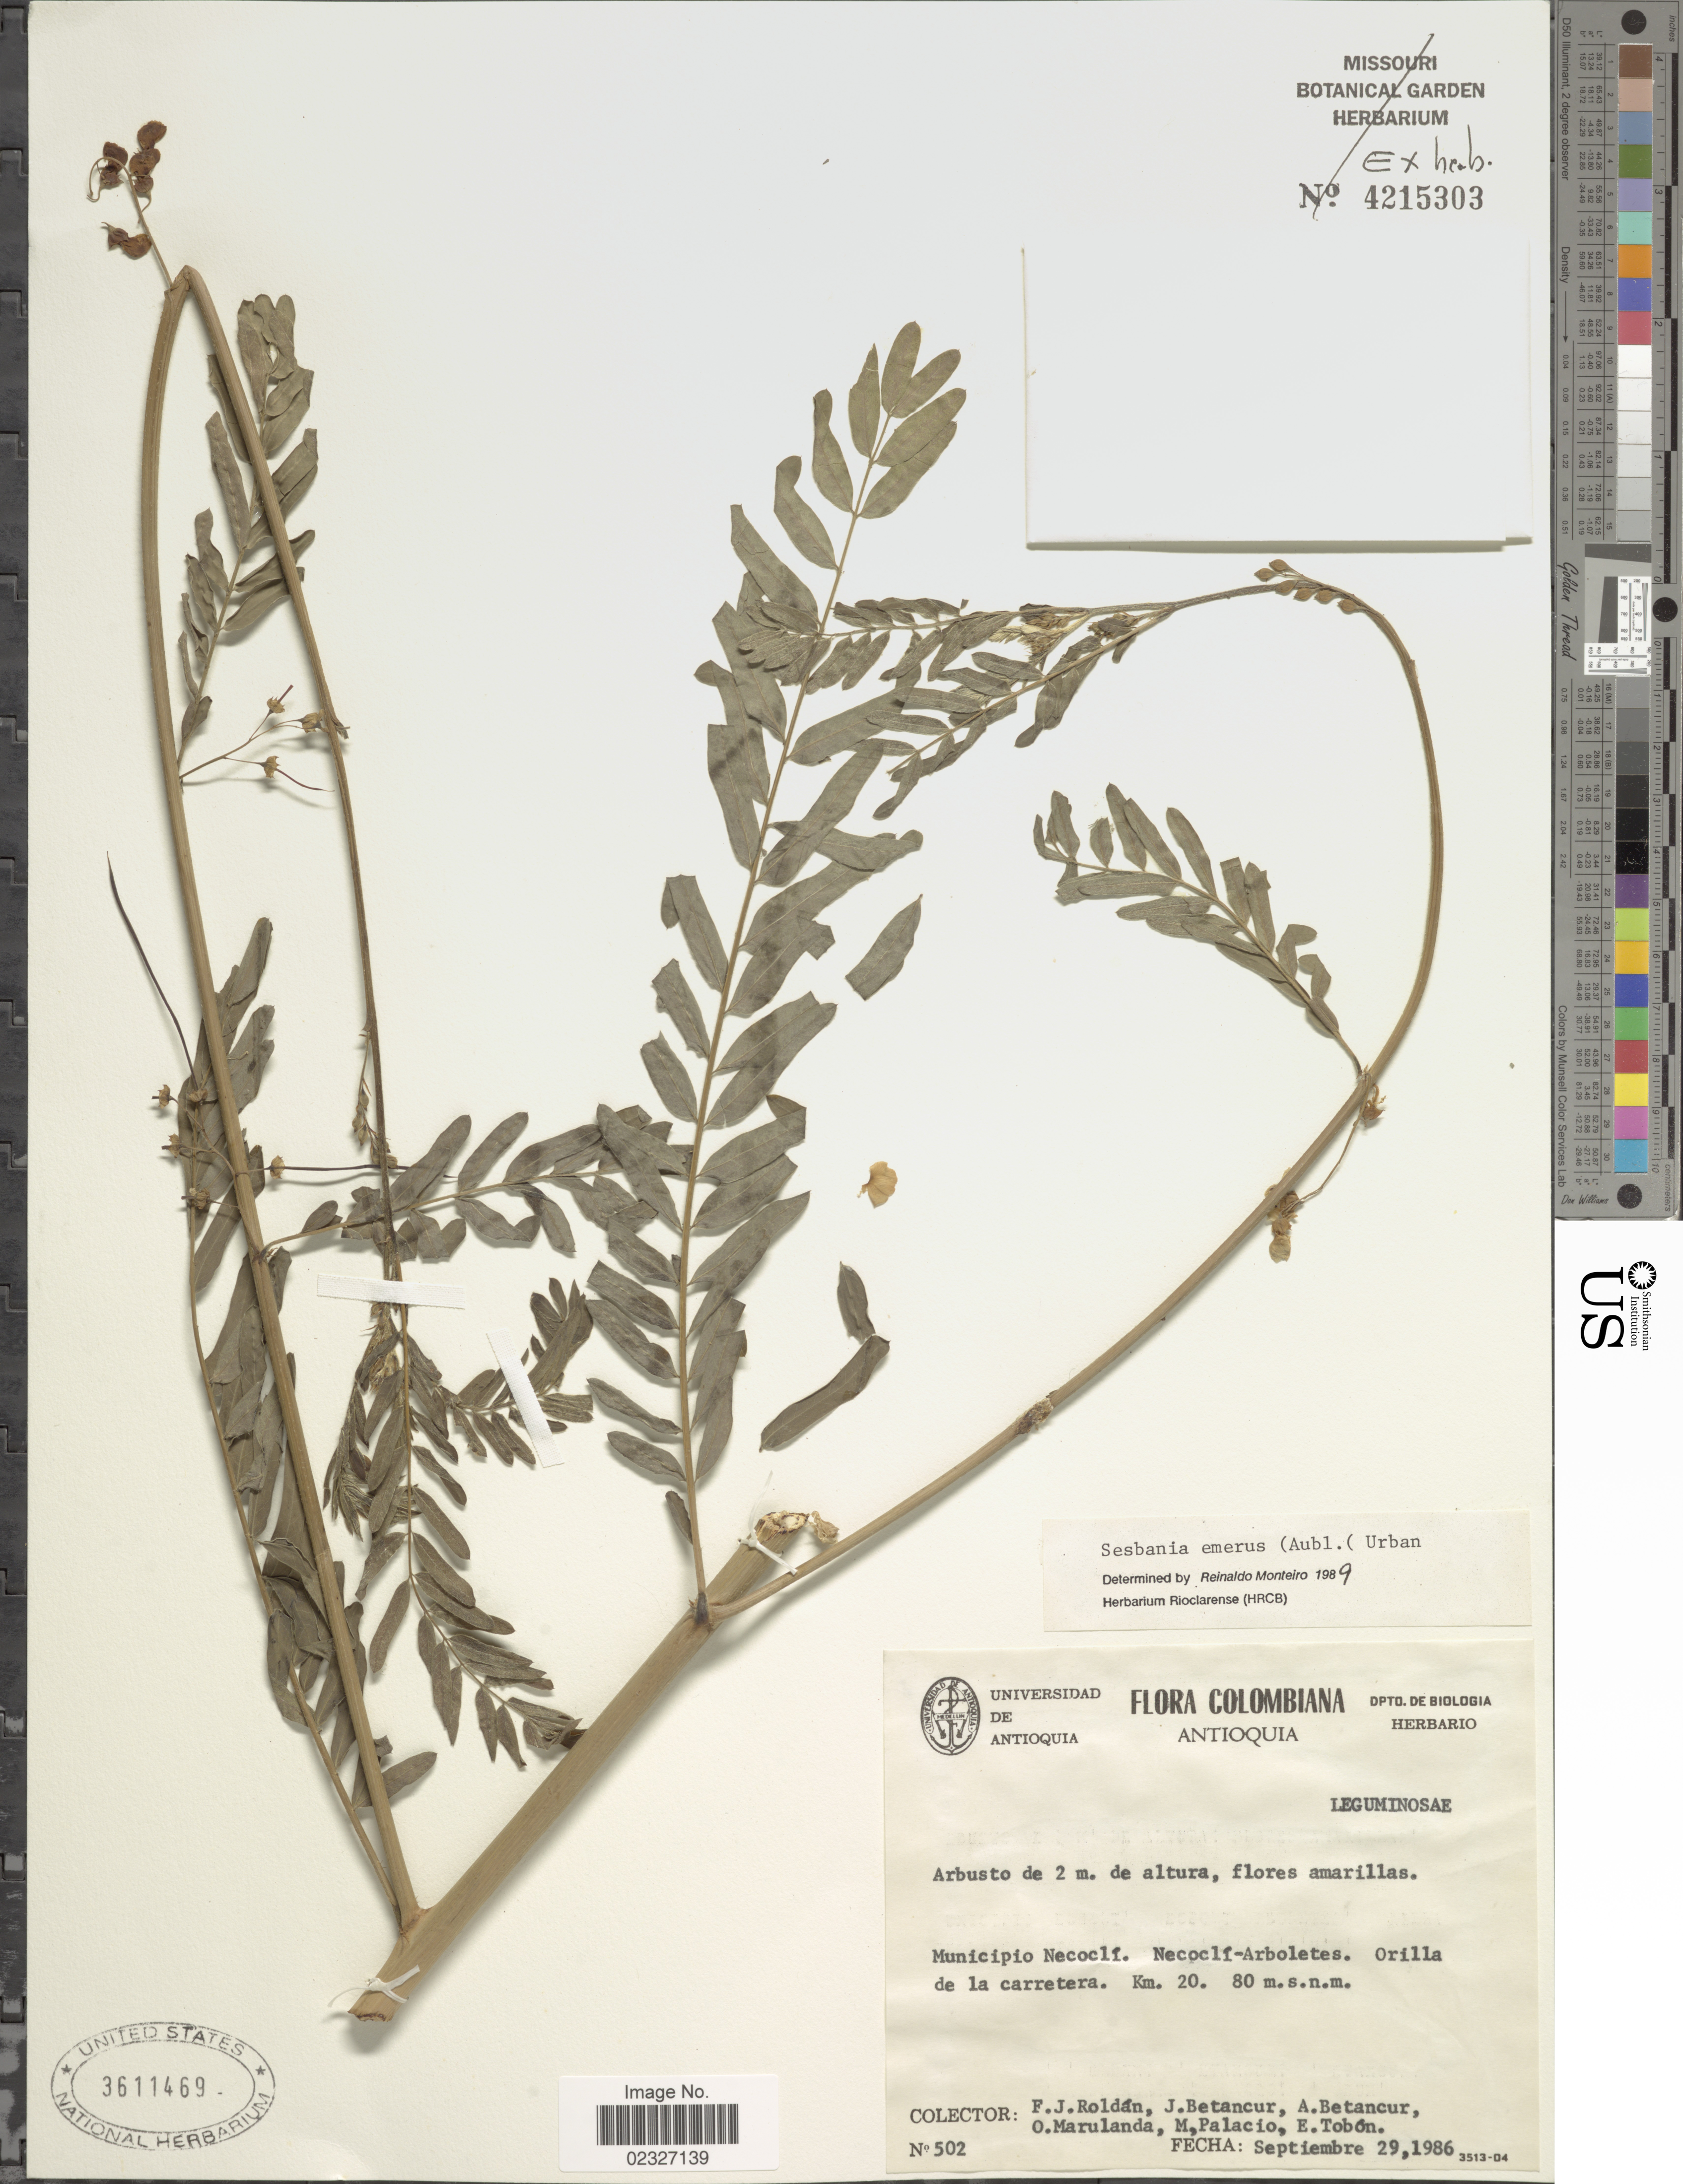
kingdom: Plantae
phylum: Tracheophyta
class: Magnoliopsida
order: Fabales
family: Fabaceae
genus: Sesbania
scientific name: Sesbania emerus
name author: (Aubl.) Urb.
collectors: F. J. Roldán, J. Betancur, A. Betancur, O. Marulanda & et al.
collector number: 502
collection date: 1986-09-29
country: Colombia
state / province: Antioquia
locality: Municipio Necoclí. Necoclí-Arboletes. Orilla de la carretera. Km 20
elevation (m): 80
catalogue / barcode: US 3611469